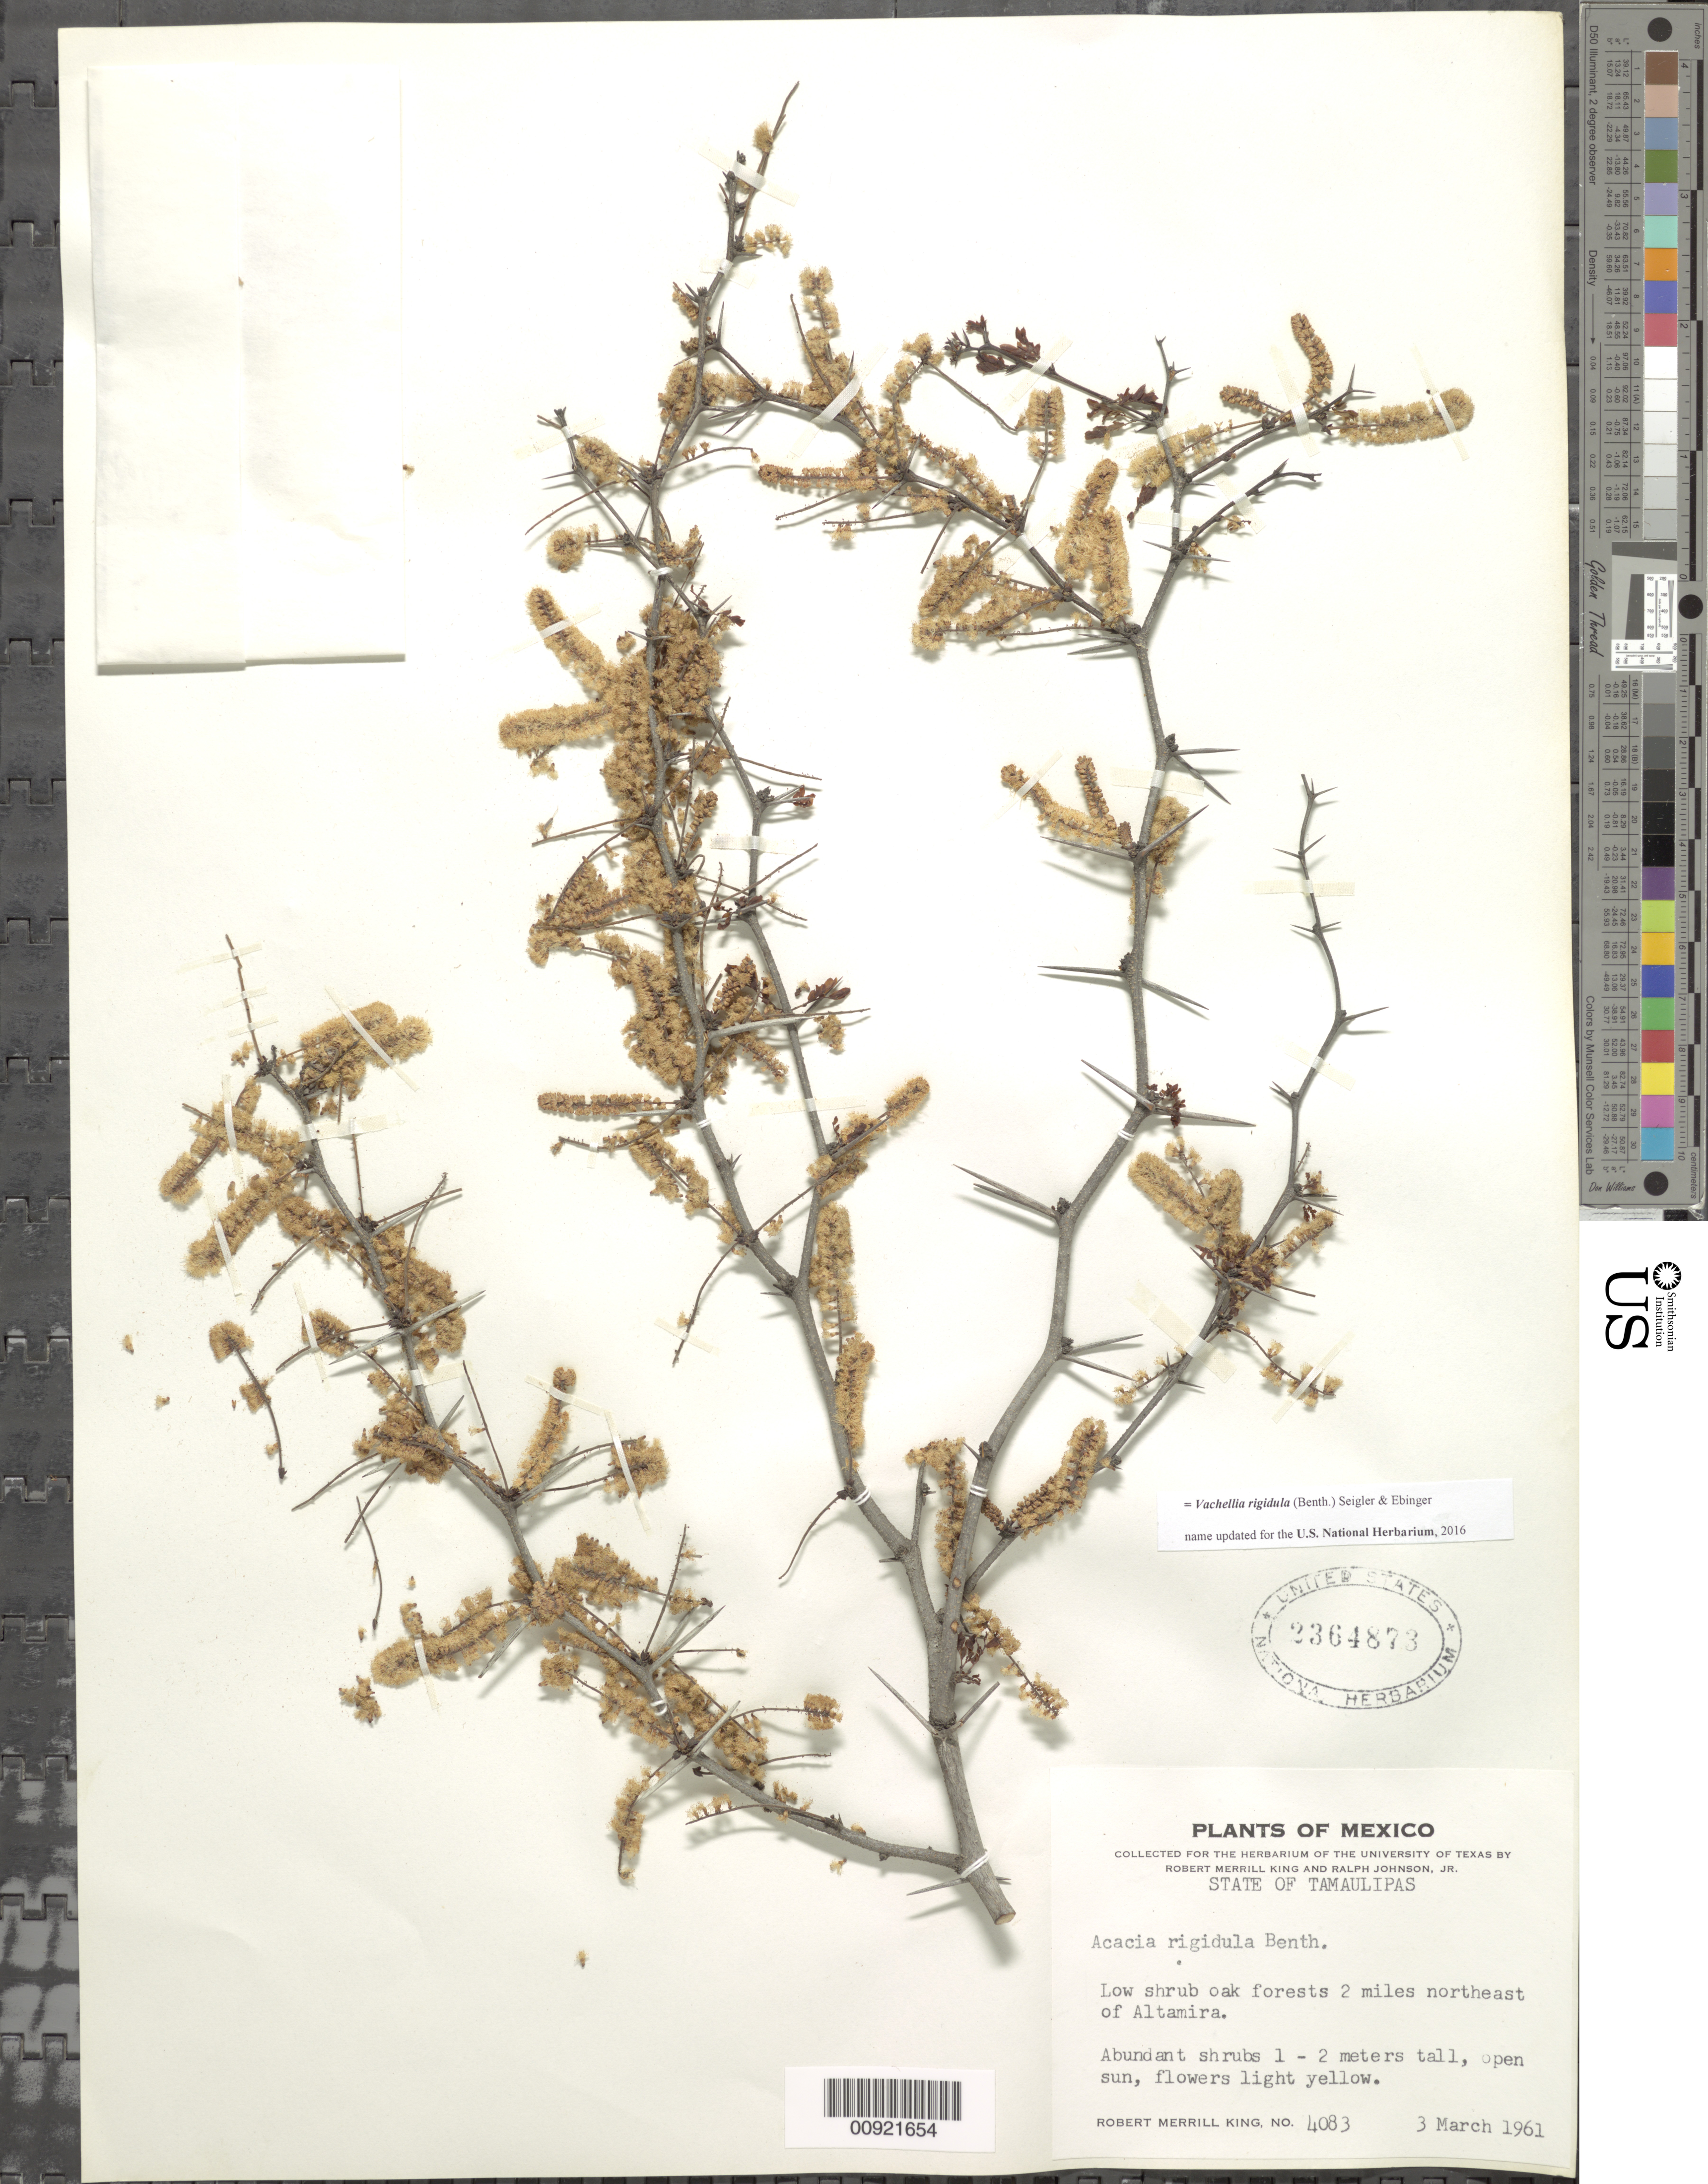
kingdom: Plantae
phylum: Tracheophyta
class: Magnoliopsida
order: Fabales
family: Fabaceae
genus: Vachellia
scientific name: Vachellia rigidula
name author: (Benth.) Seigler & Ebinger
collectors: R. M. King & R. Johnson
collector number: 4083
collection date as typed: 03 Mar 1961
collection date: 1961-03-03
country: Mexico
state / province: Tamaulipas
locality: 2 miles northeast of Altamira.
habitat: Low shrub oak forests. Open sun.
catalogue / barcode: US 2364873